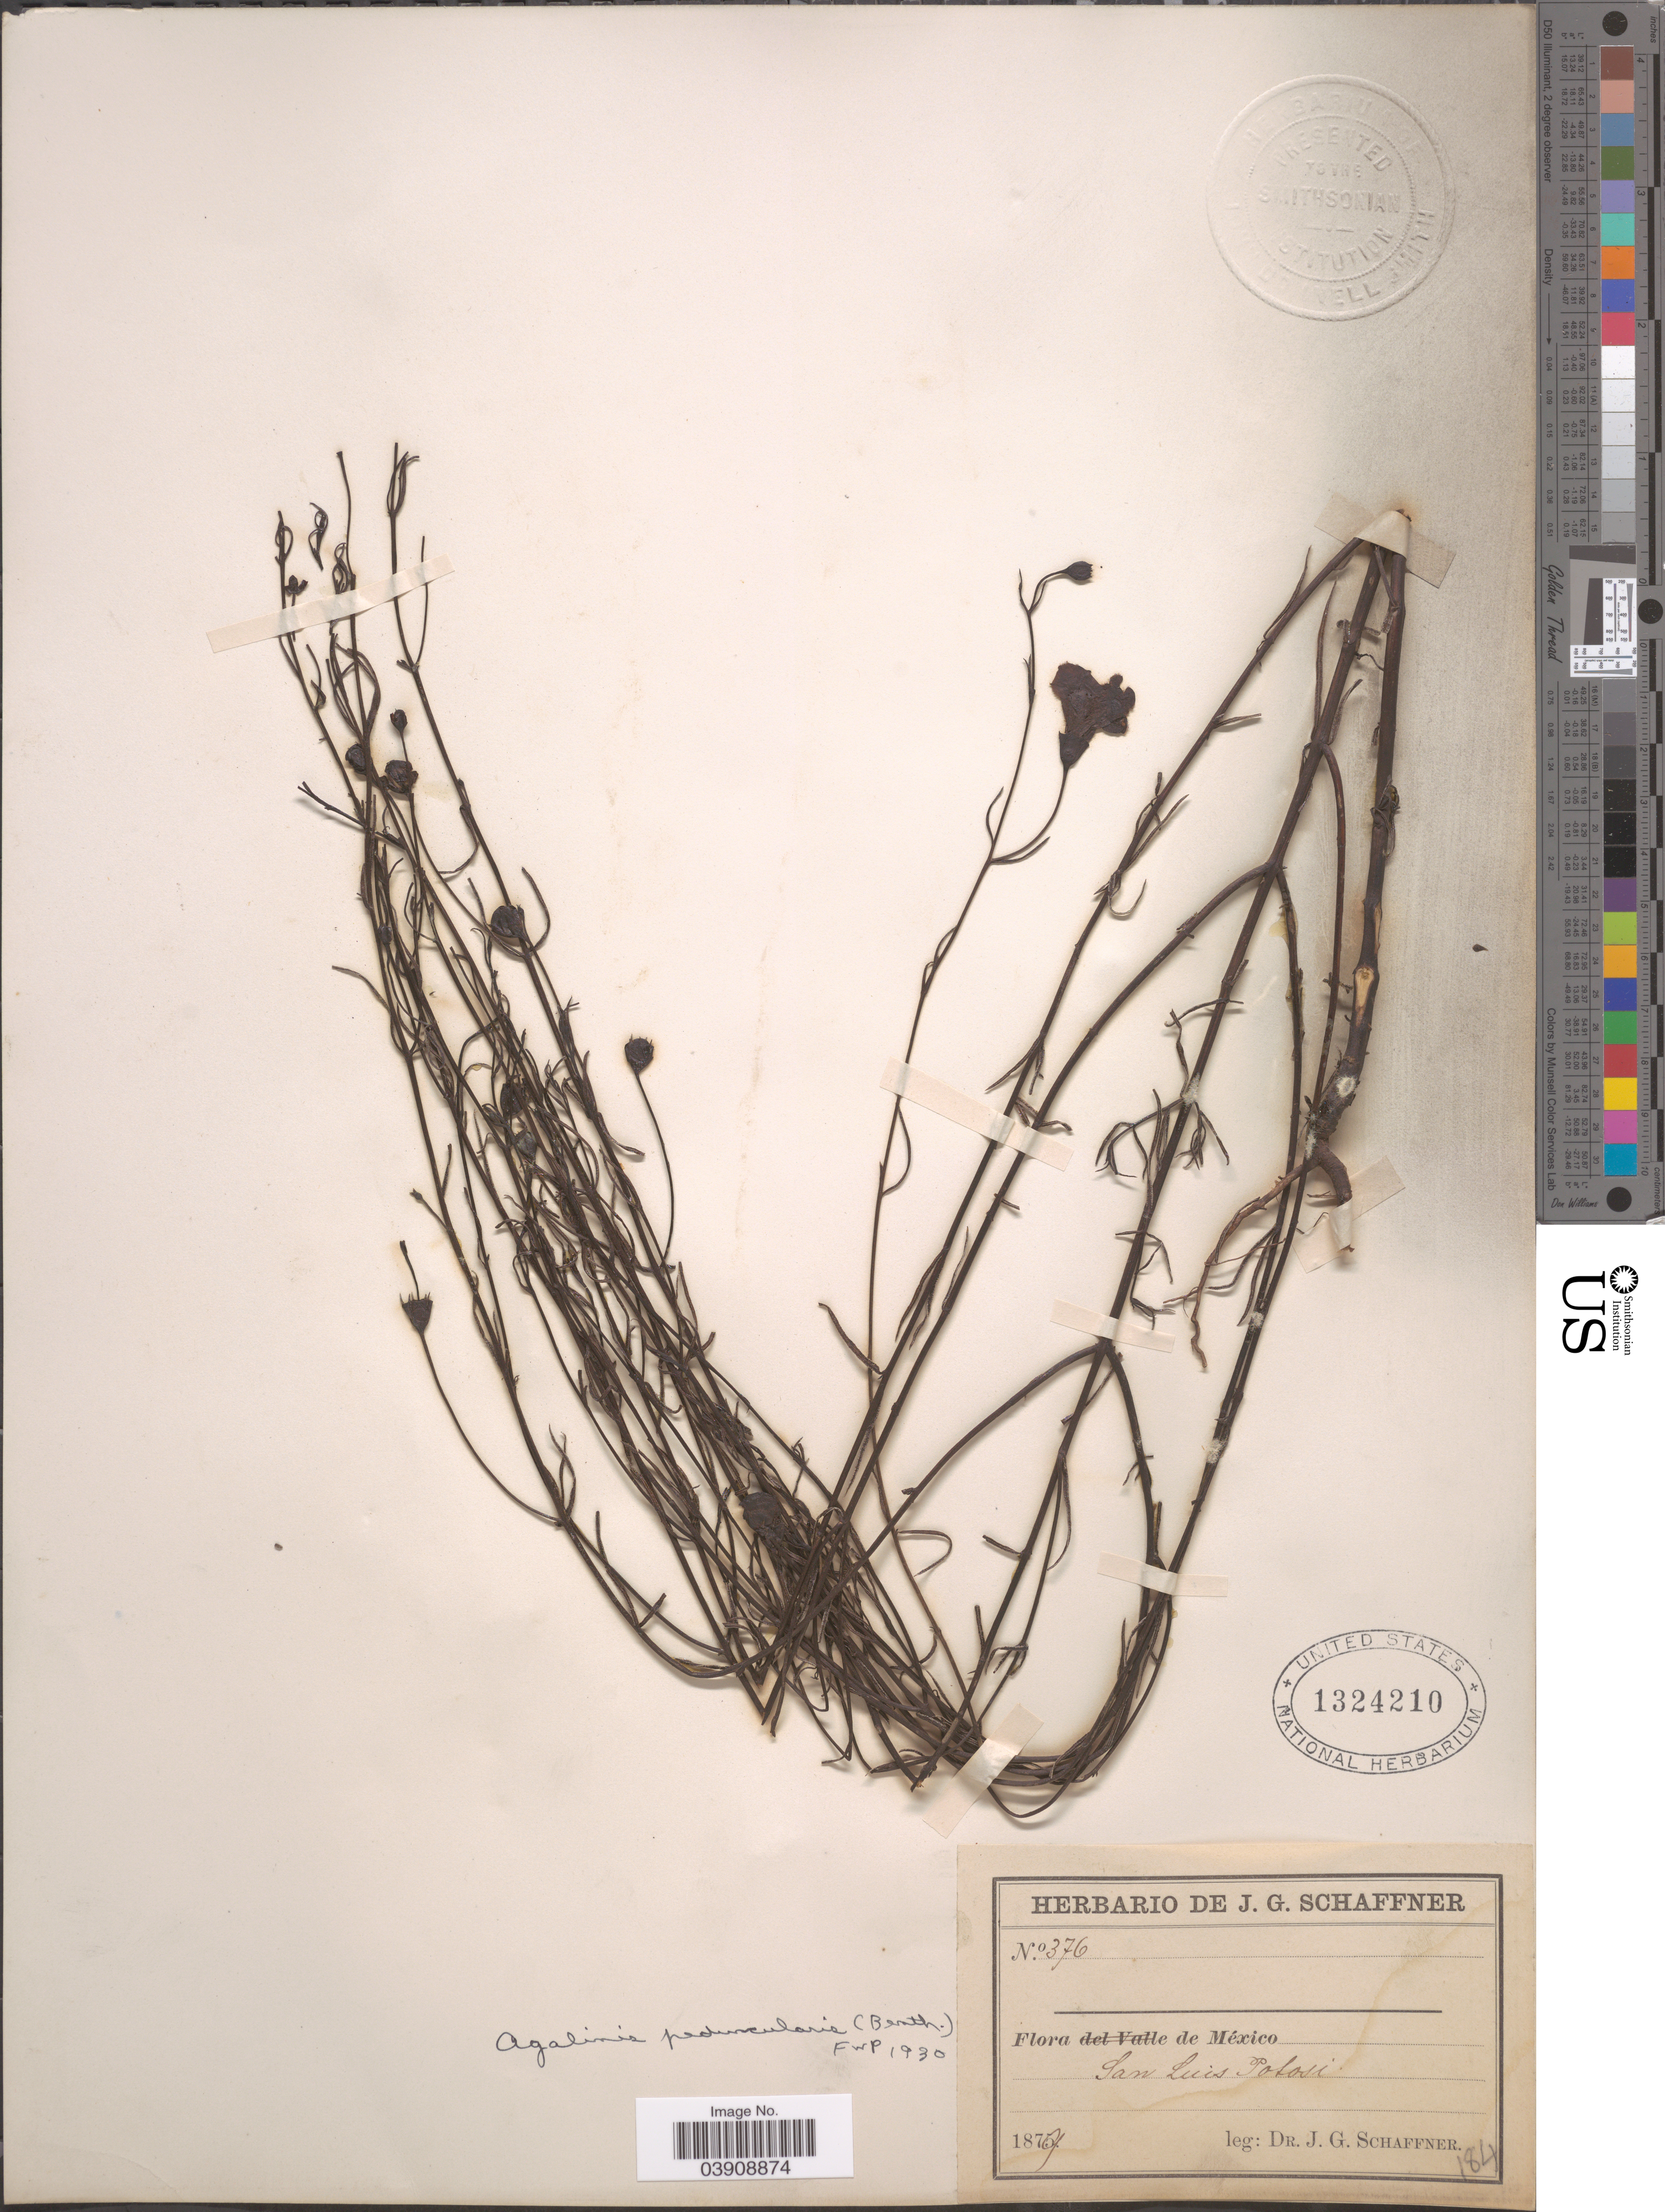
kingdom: Plantae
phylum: Tracheophyta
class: Magnoliopsida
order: Lamiales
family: Orobanchaceae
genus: Agalinis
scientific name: Agalinis peduncularis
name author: (Benth.) Pennell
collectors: J. G. Schaffner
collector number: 376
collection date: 1879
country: Mexico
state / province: San Luis Potosí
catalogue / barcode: US 1324210